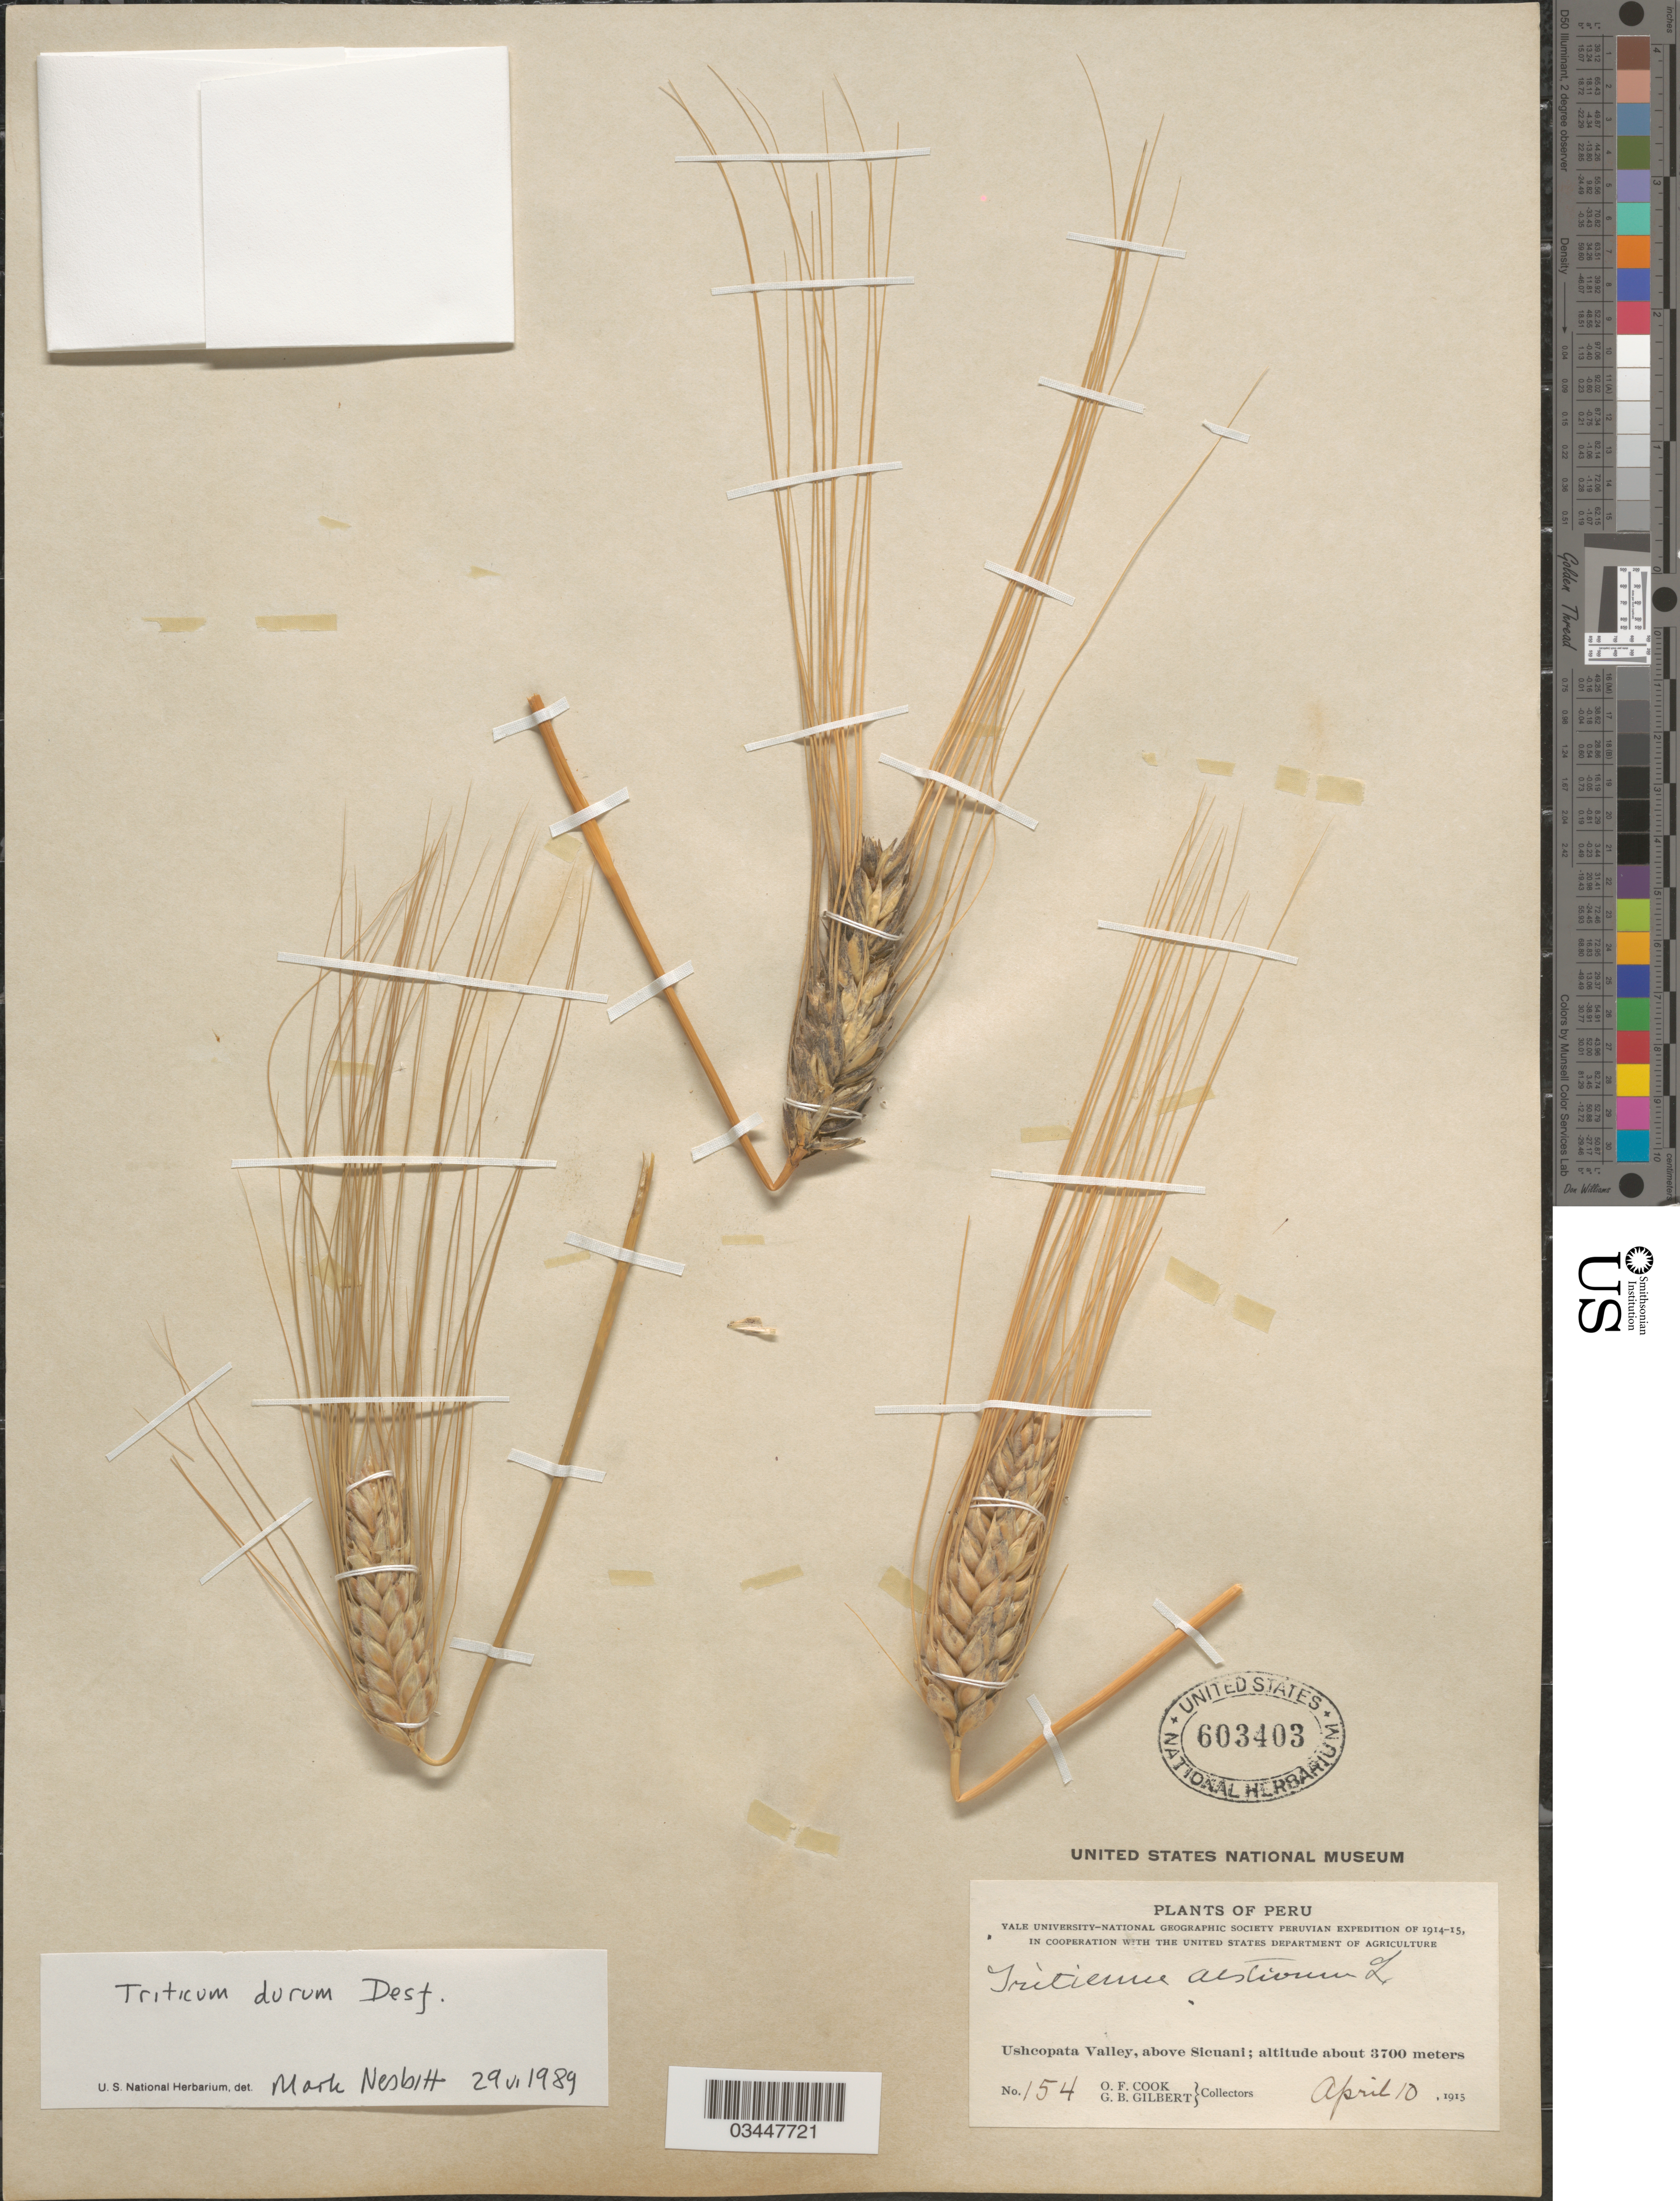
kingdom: Plantae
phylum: Tracheophyta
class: Liliopsida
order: Poales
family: Poaceae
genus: Triticum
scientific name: Triticum aestivum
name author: L.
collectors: O. F. Cook & G. B. Gilbert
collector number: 154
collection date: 1915-04-10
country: Peru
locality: Yale University-National Geographic Society Peruvian Expedition of 1914-15. Ushcopata Valley, above Sicuani.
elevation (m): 3700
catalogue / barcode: US 603403